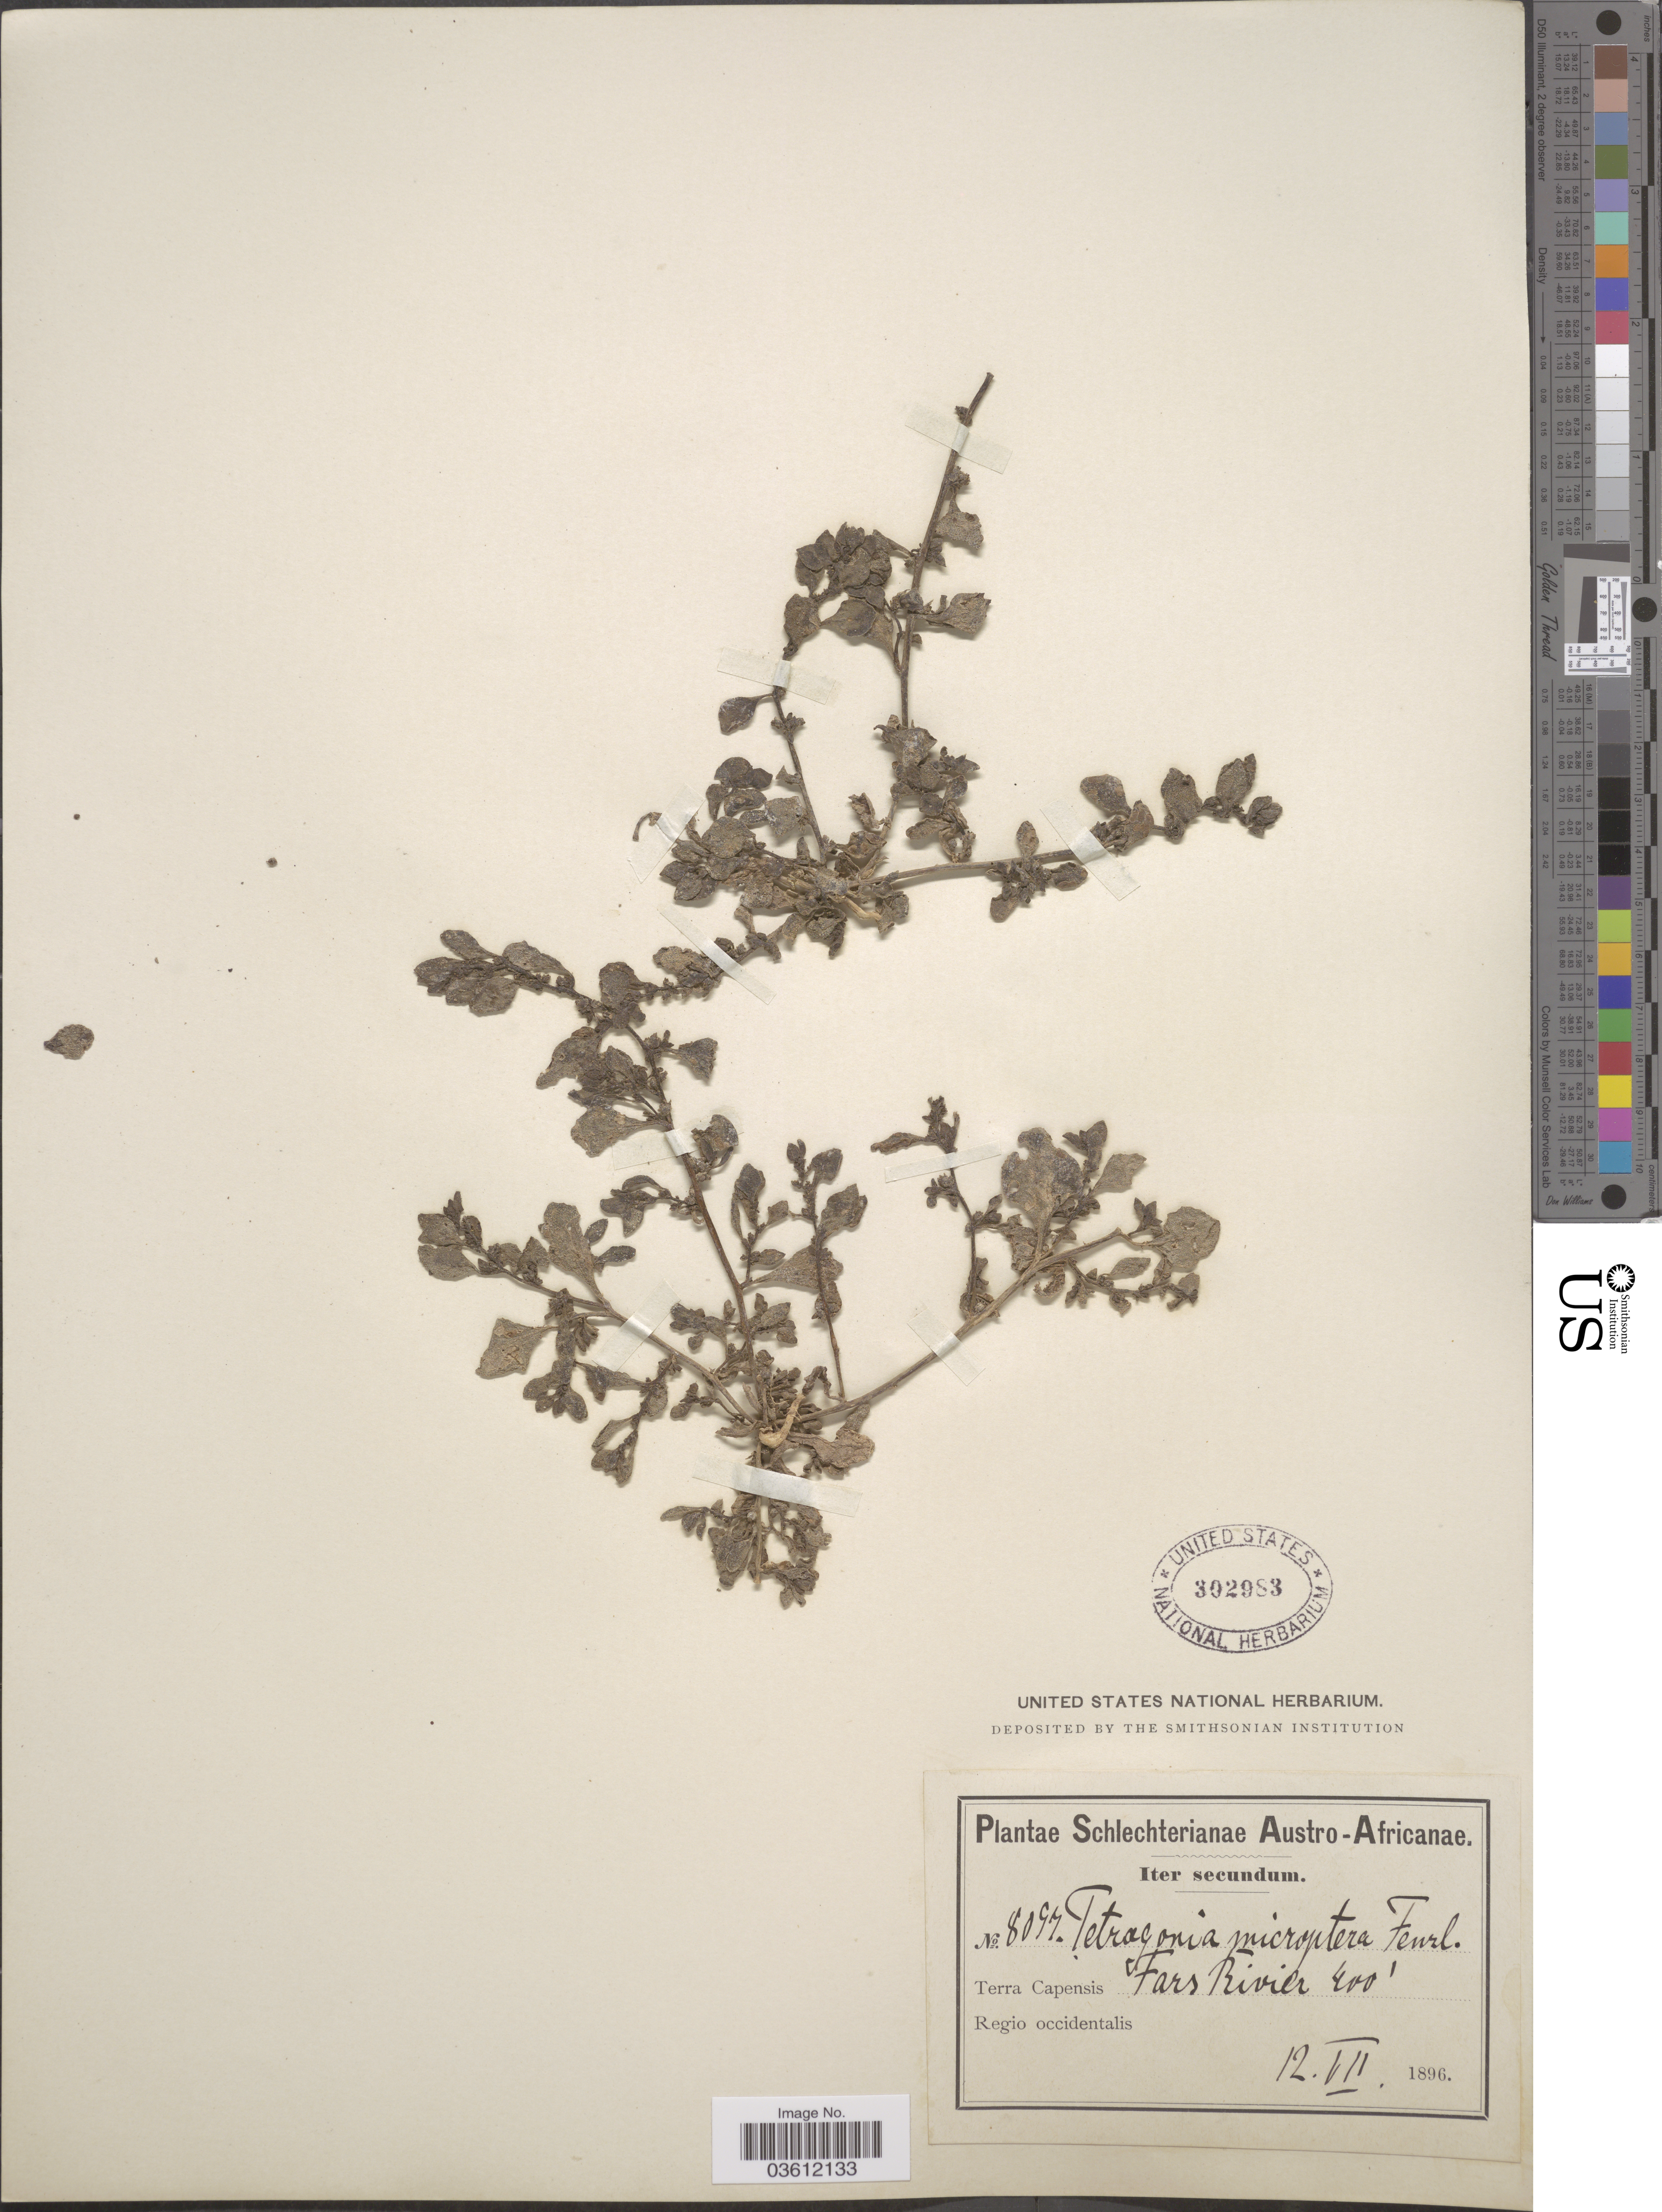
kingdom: Plantae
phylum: Tracheophyta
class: Magnoliopsida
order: Caryophyllales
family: Aizoaceae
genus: Tetragonia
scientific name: Tetragonia microptera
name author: Fenzl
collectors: Schlechter, --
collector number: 8097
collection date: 1896-07-12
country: South Africa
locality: Austro-Africanae. Terra Capensis. Regio occidentalis. Fars Rivier.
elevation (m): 122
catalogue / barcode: US 302983